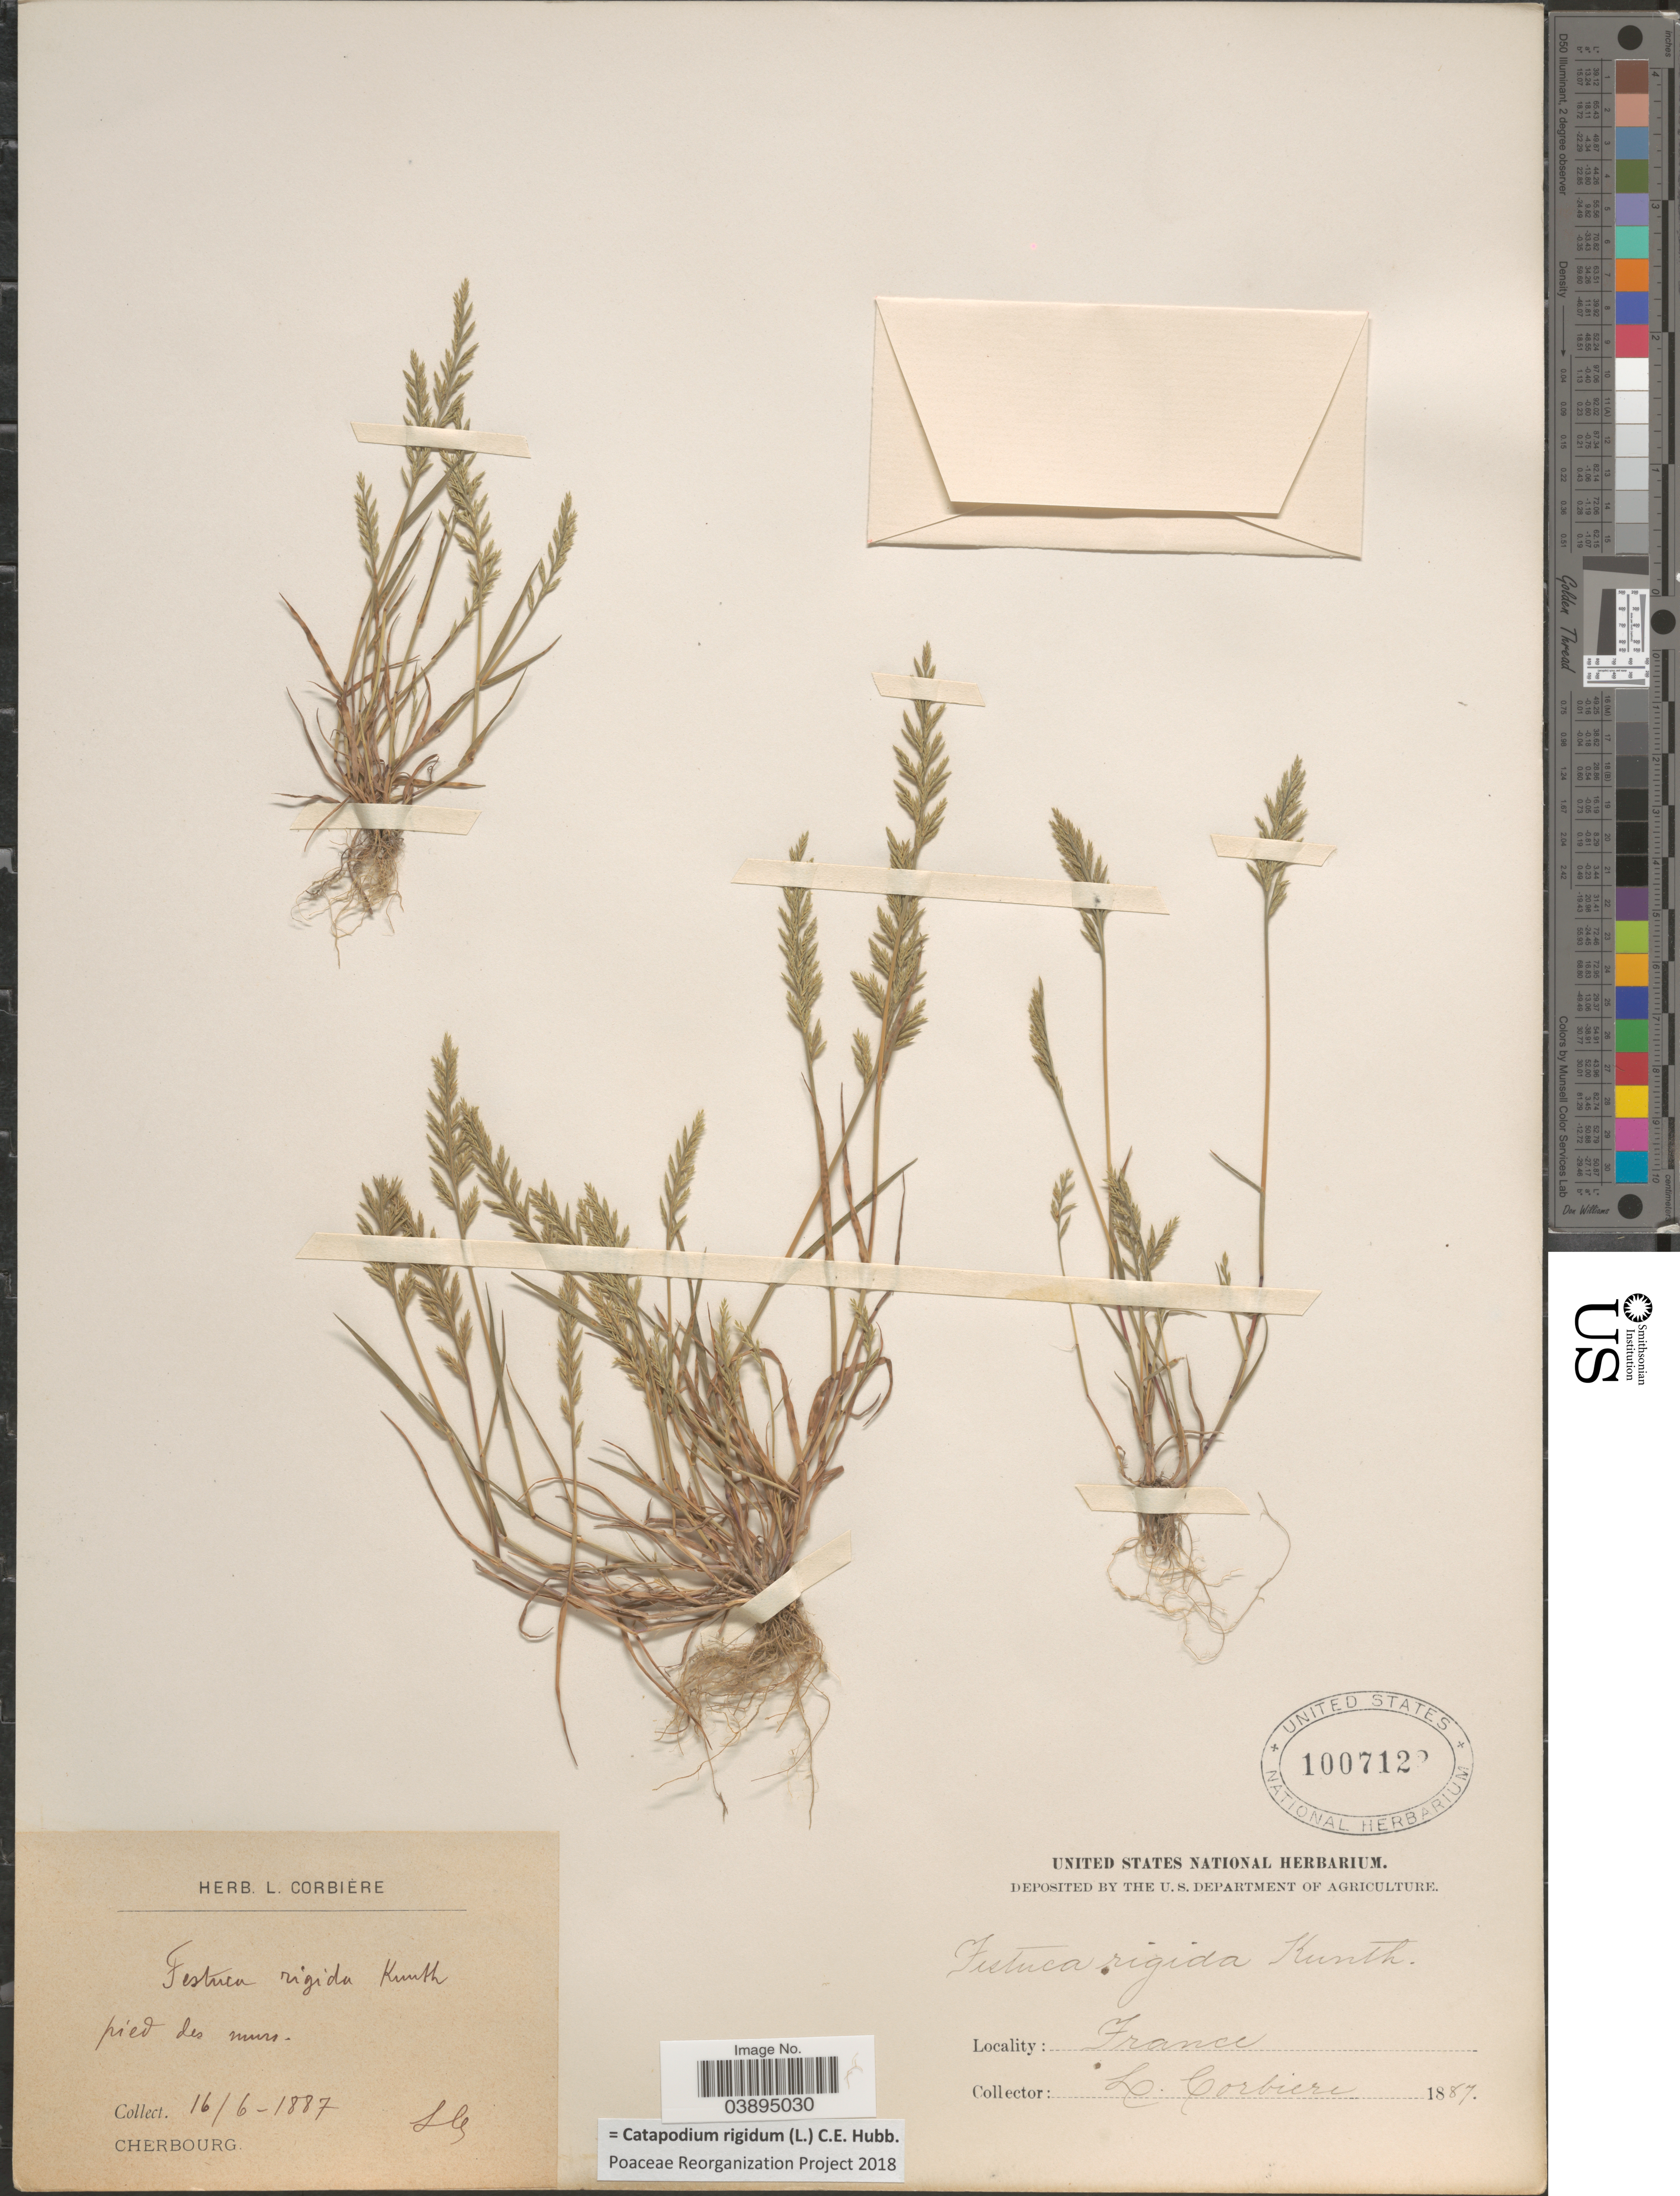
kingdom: Plantae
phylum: Tracheophyta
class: Liliopsida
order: Poales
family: Poaceae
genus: Catapodium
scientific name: Catapodium rigidum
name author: (L.) C.E. Hubb.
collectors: L. Corbière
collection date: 1887-06-16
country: France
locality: Pied des murs. Cherbourg.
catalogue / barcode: US 1007122